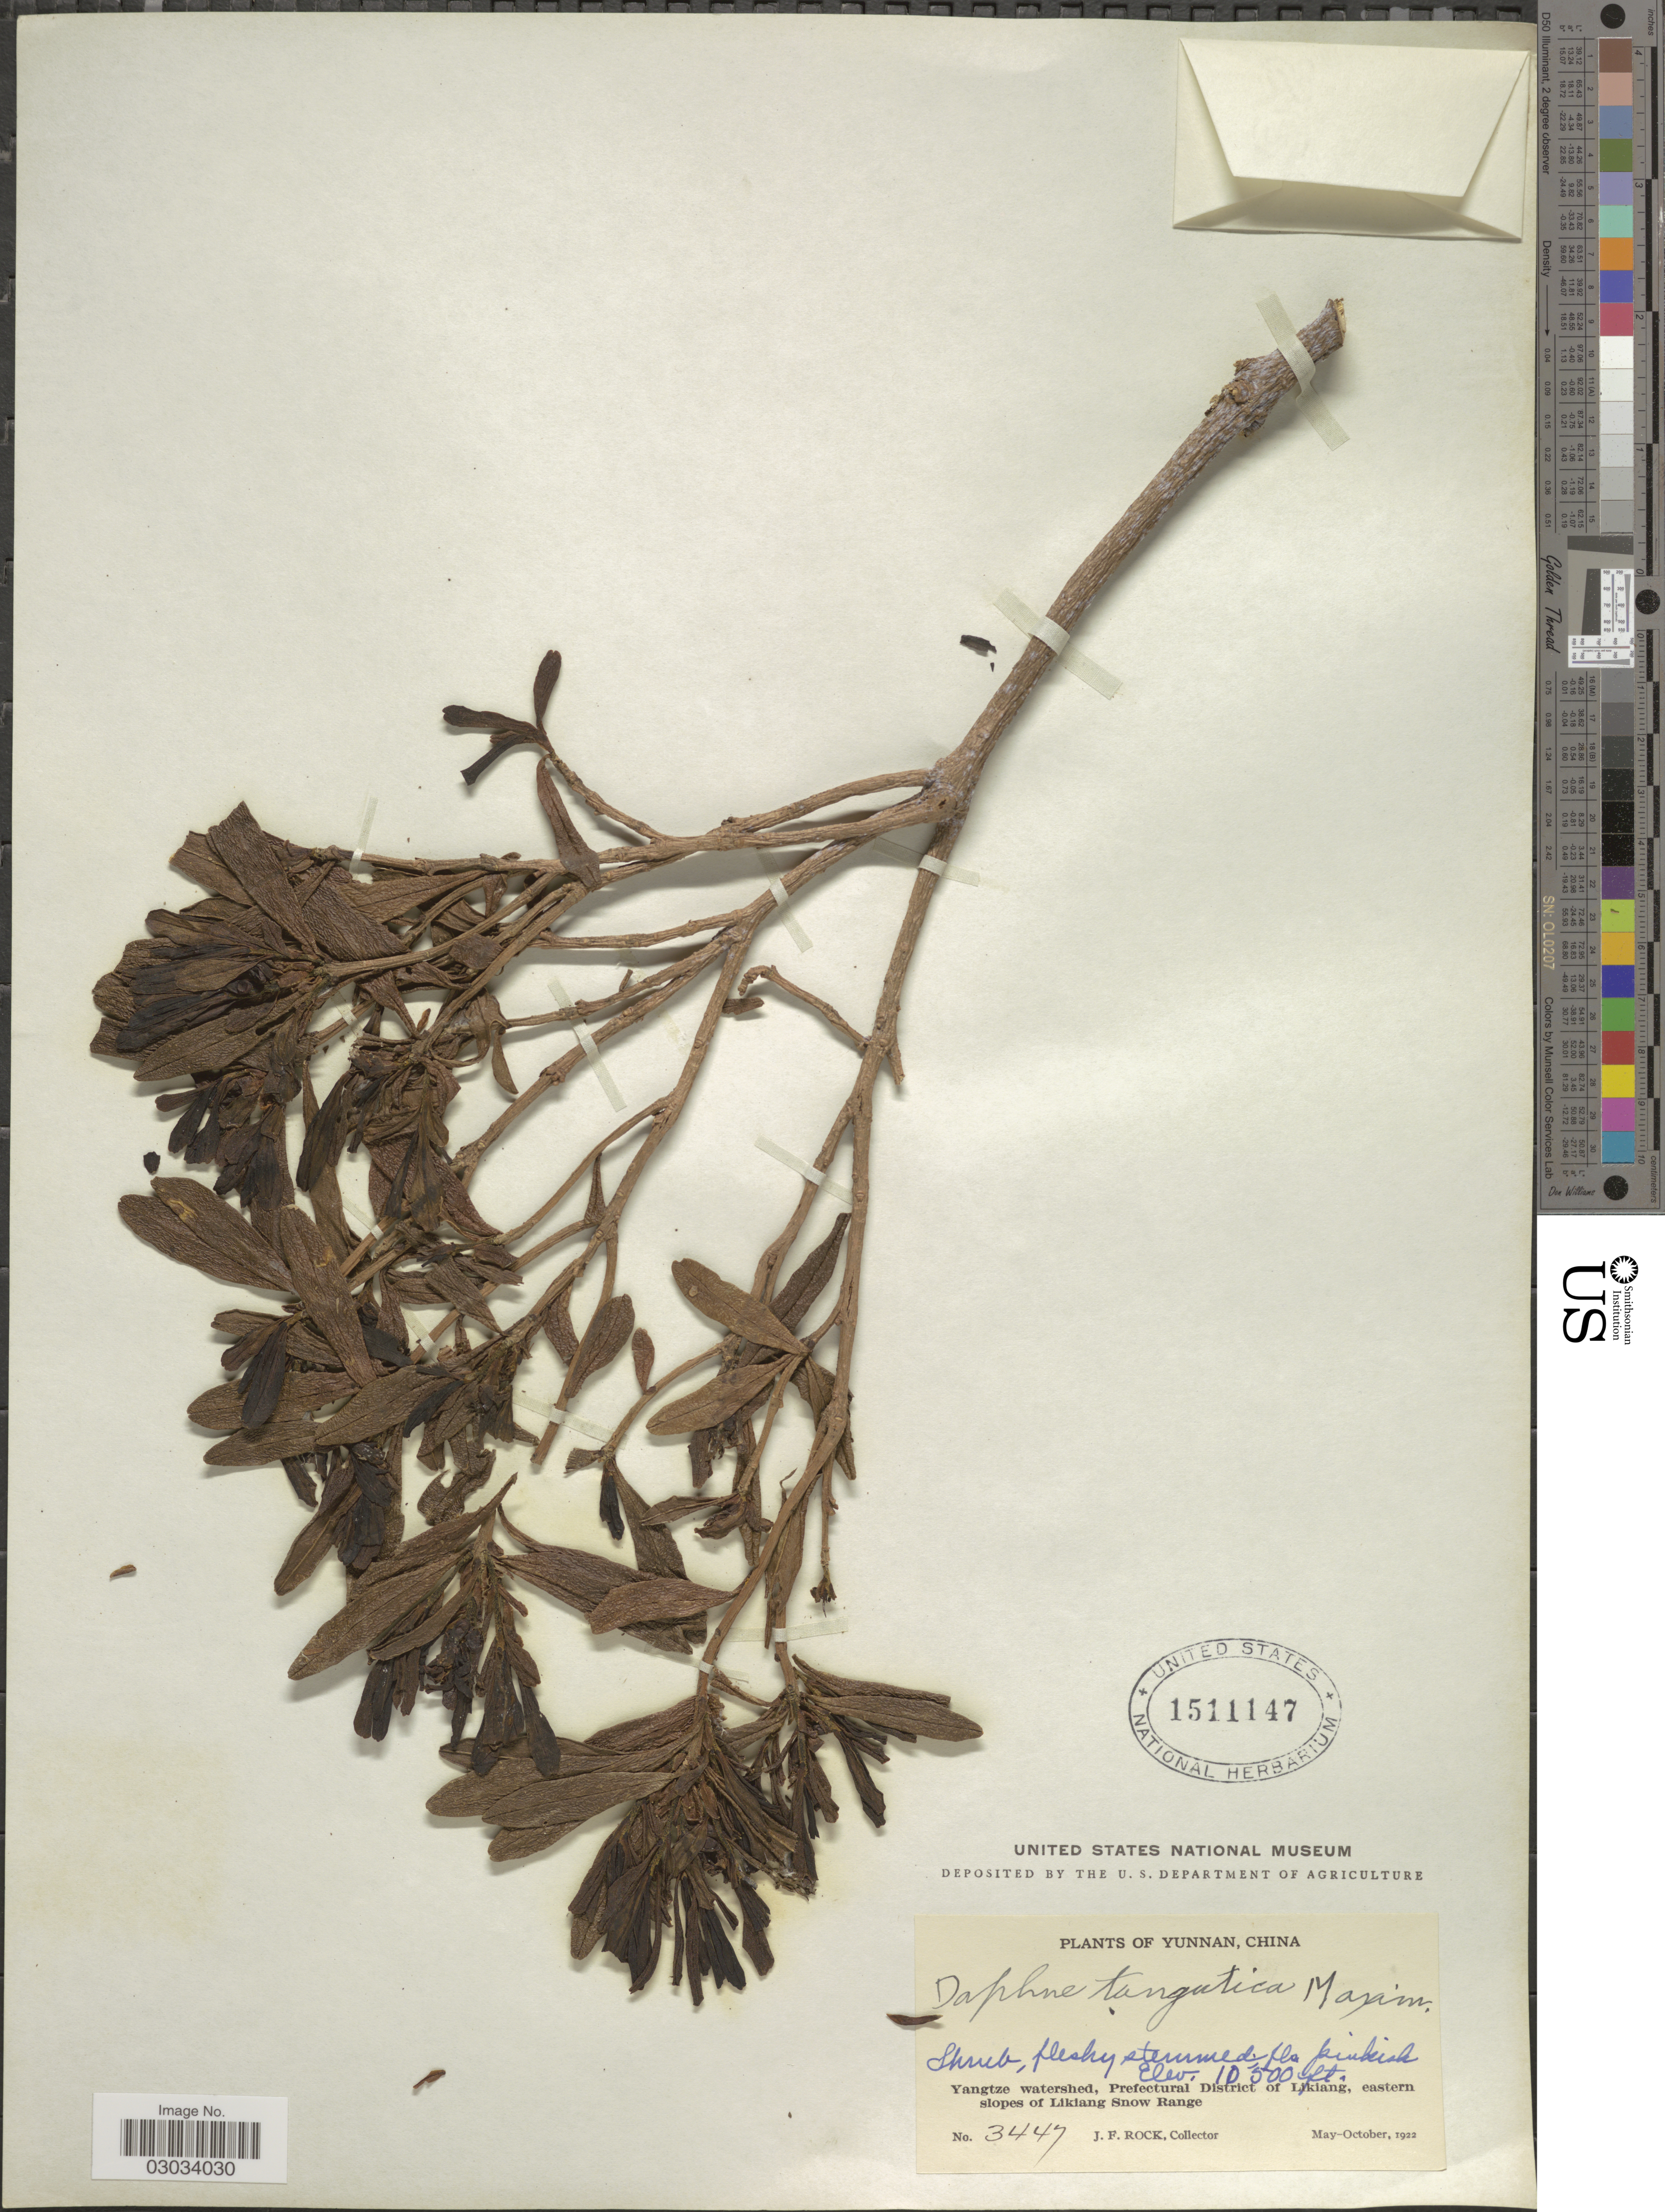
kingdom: Plantae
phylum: Tracheophyta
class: Magnoliopsida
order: Malvales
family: Thymelaeaceae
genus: Daphne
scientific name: Daphne tangutica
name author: Maxim.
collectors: J. Rock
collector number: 3447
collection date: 1922-05/1922-10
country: China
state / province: Yunnan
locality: Yangzte watershed, Prefectural District of Likiang, eastern slopes of Likiang Snow Range.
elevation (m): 3200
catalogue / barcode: US 1511147